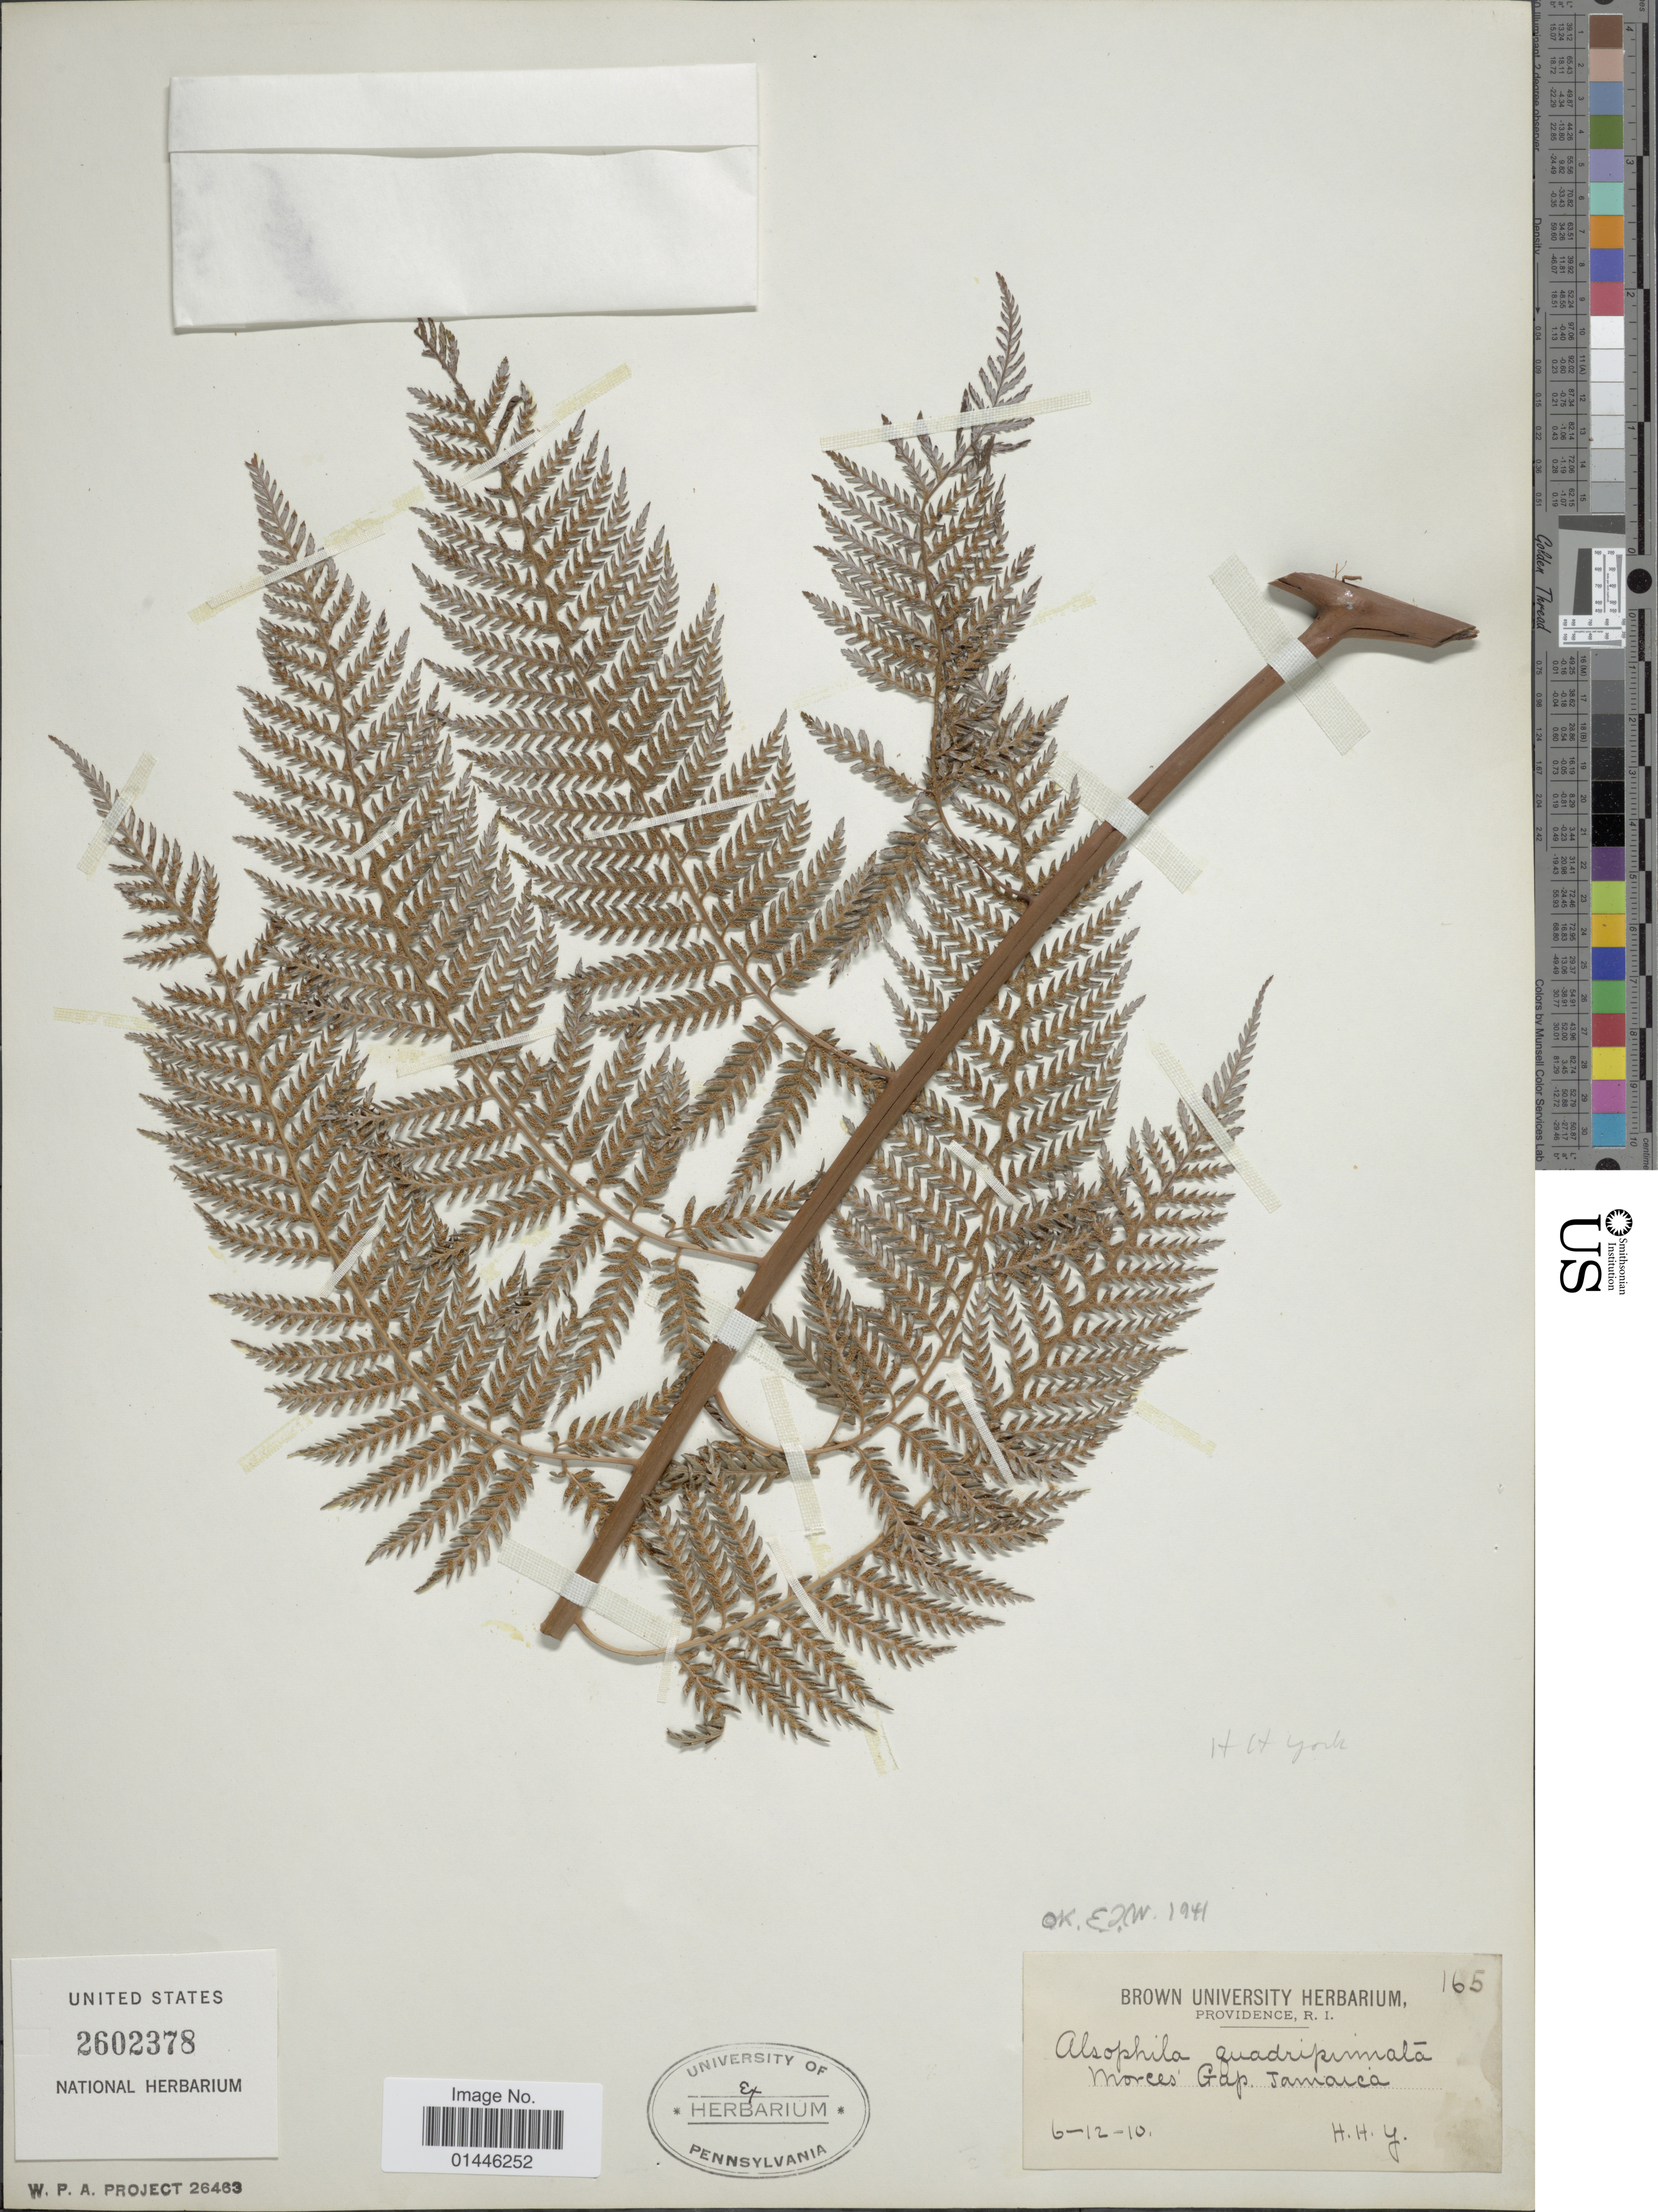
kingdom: Plantae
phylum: Tracheophyta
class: Polypodiopsida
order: Cyatheales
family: Dicksoniaceae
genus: Lophosoria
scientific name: Lophosoria quadripinnata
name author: (J.F. Gmel.) C. Chr.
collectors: H. York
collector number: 165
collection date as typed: Transcribed d/m/y: 6/12/10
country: Jamaica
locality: Morces' Gap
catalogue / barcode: US 2602378